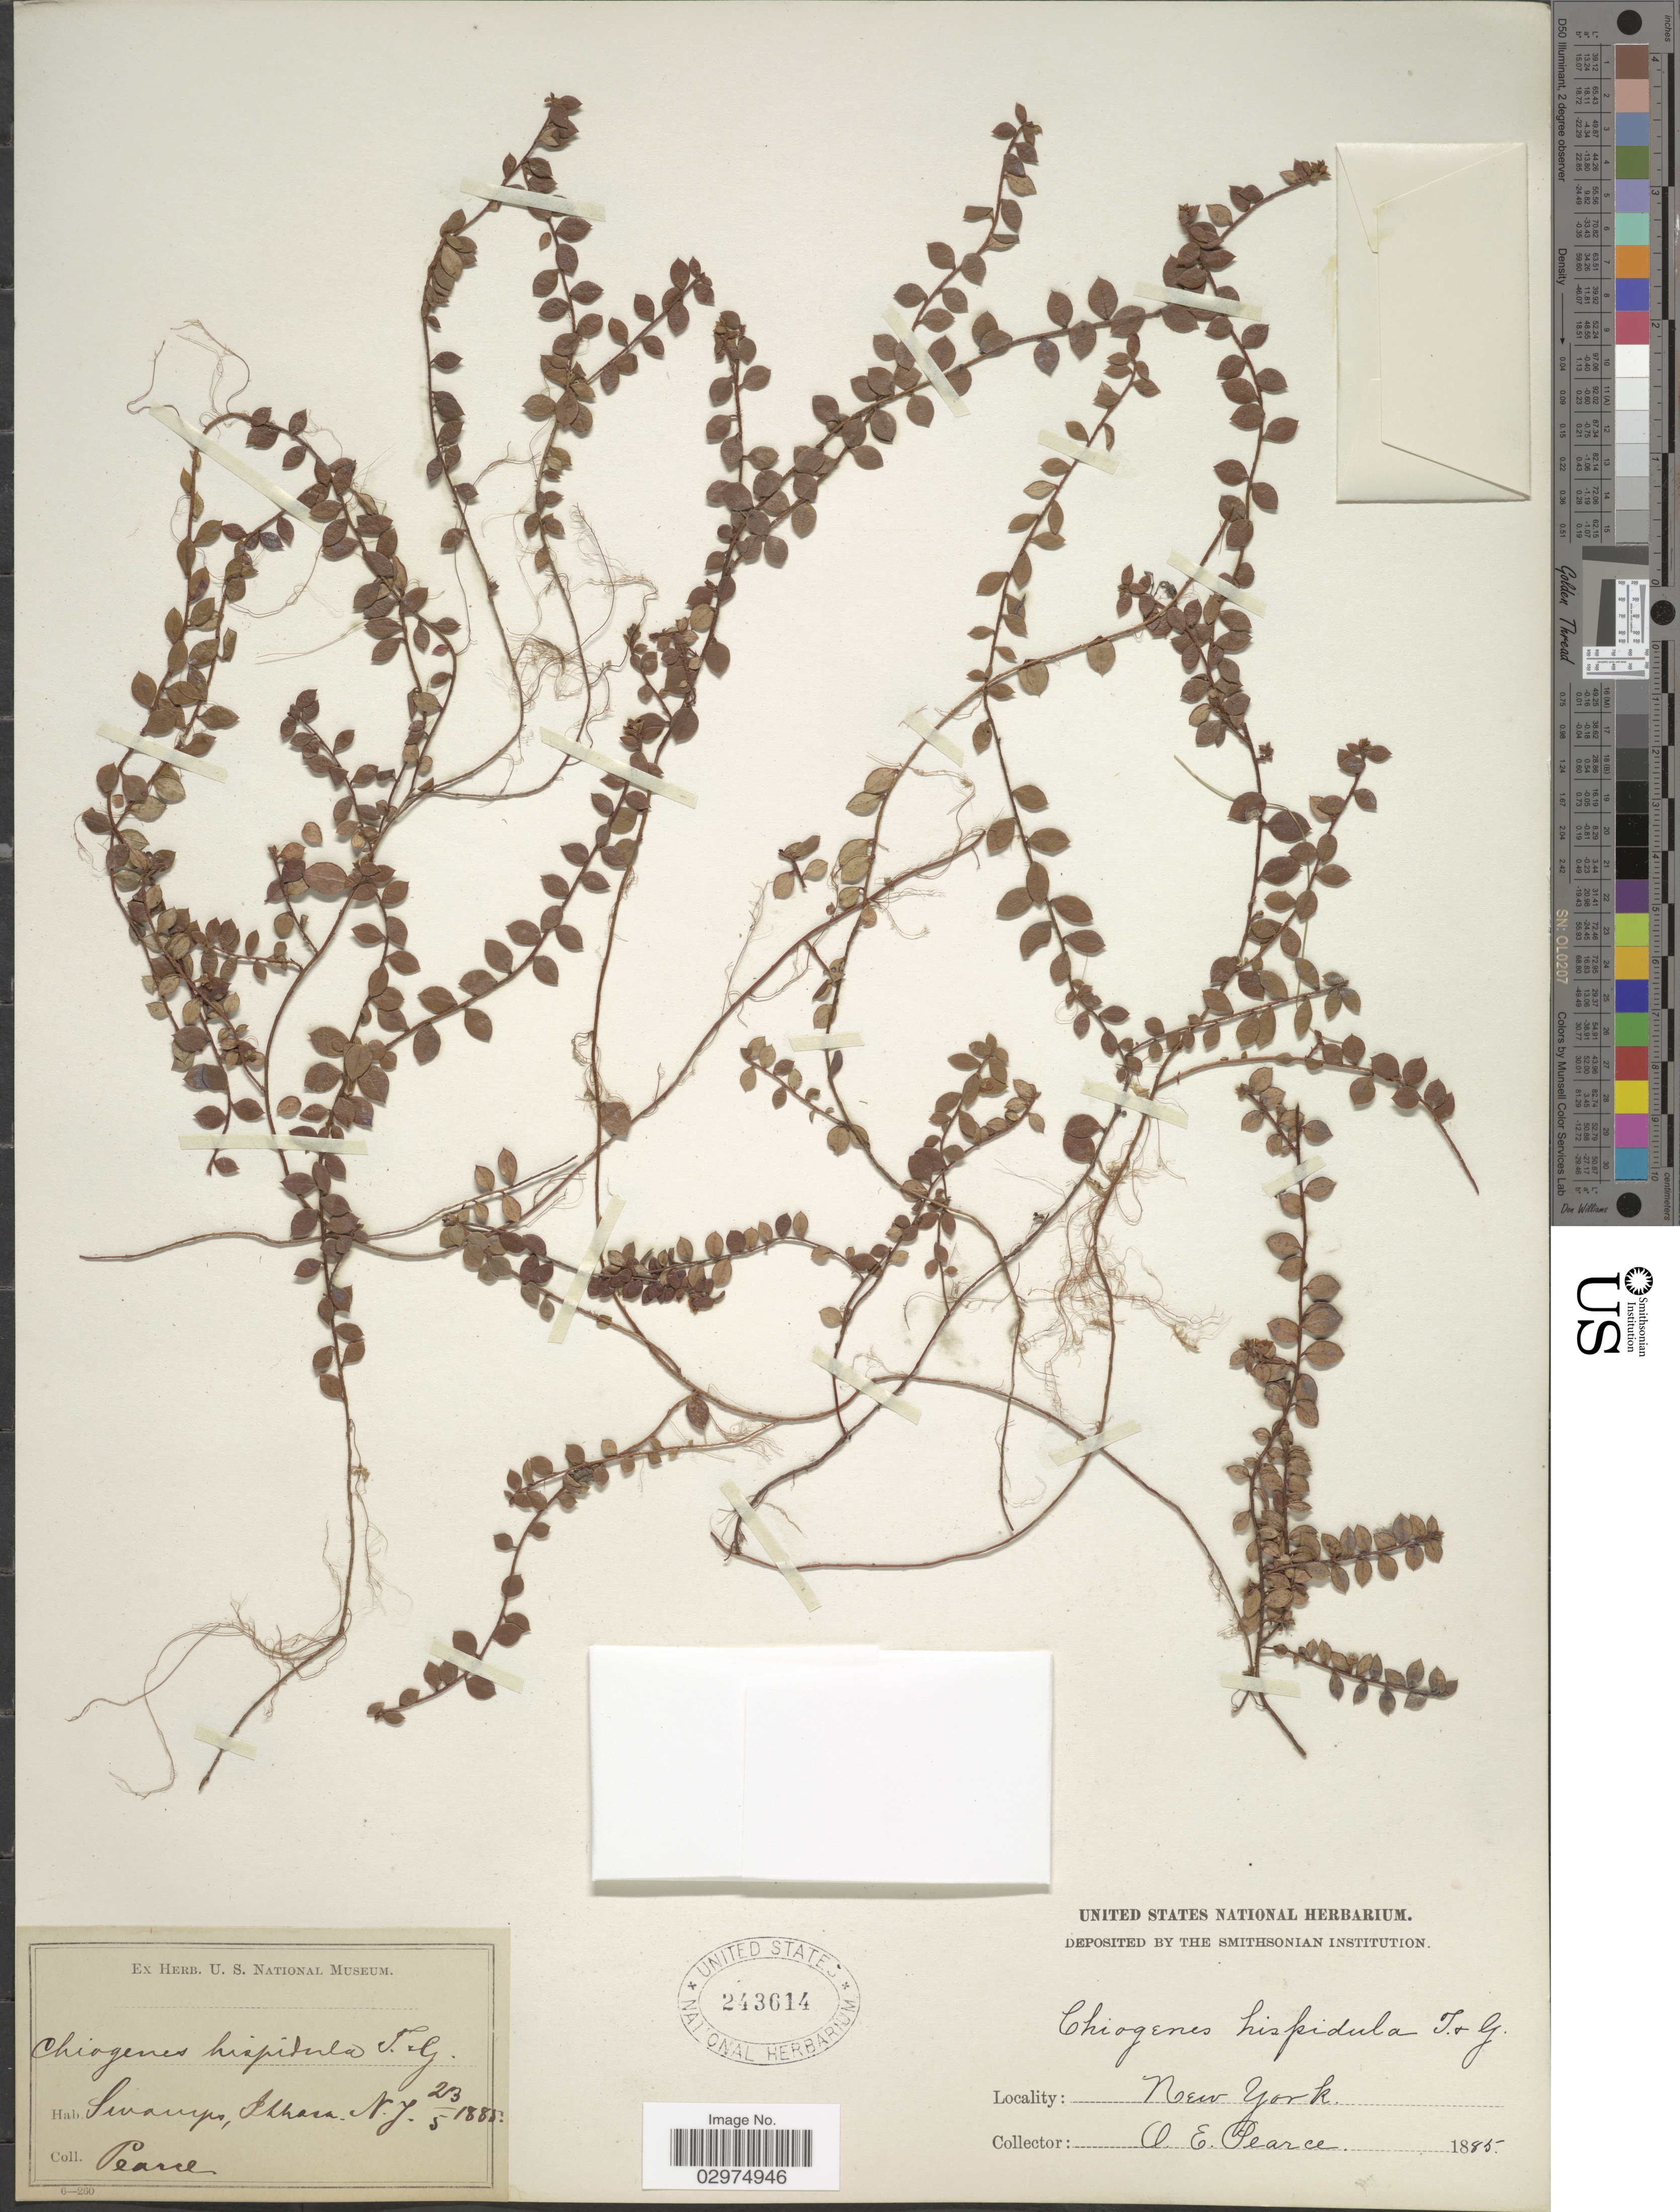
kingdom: Plantae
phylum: Tracheophyta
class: Magnoliopsida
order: Ericales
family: Ericaceae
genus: Gaultheria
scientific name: Gaultheria hispidula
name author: (L.) Muhl. ex Bigelow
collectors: A. Pearce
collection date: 1885-05-23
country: United States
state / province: New York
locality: Swamps, Ithaca.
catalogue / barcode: US 243614